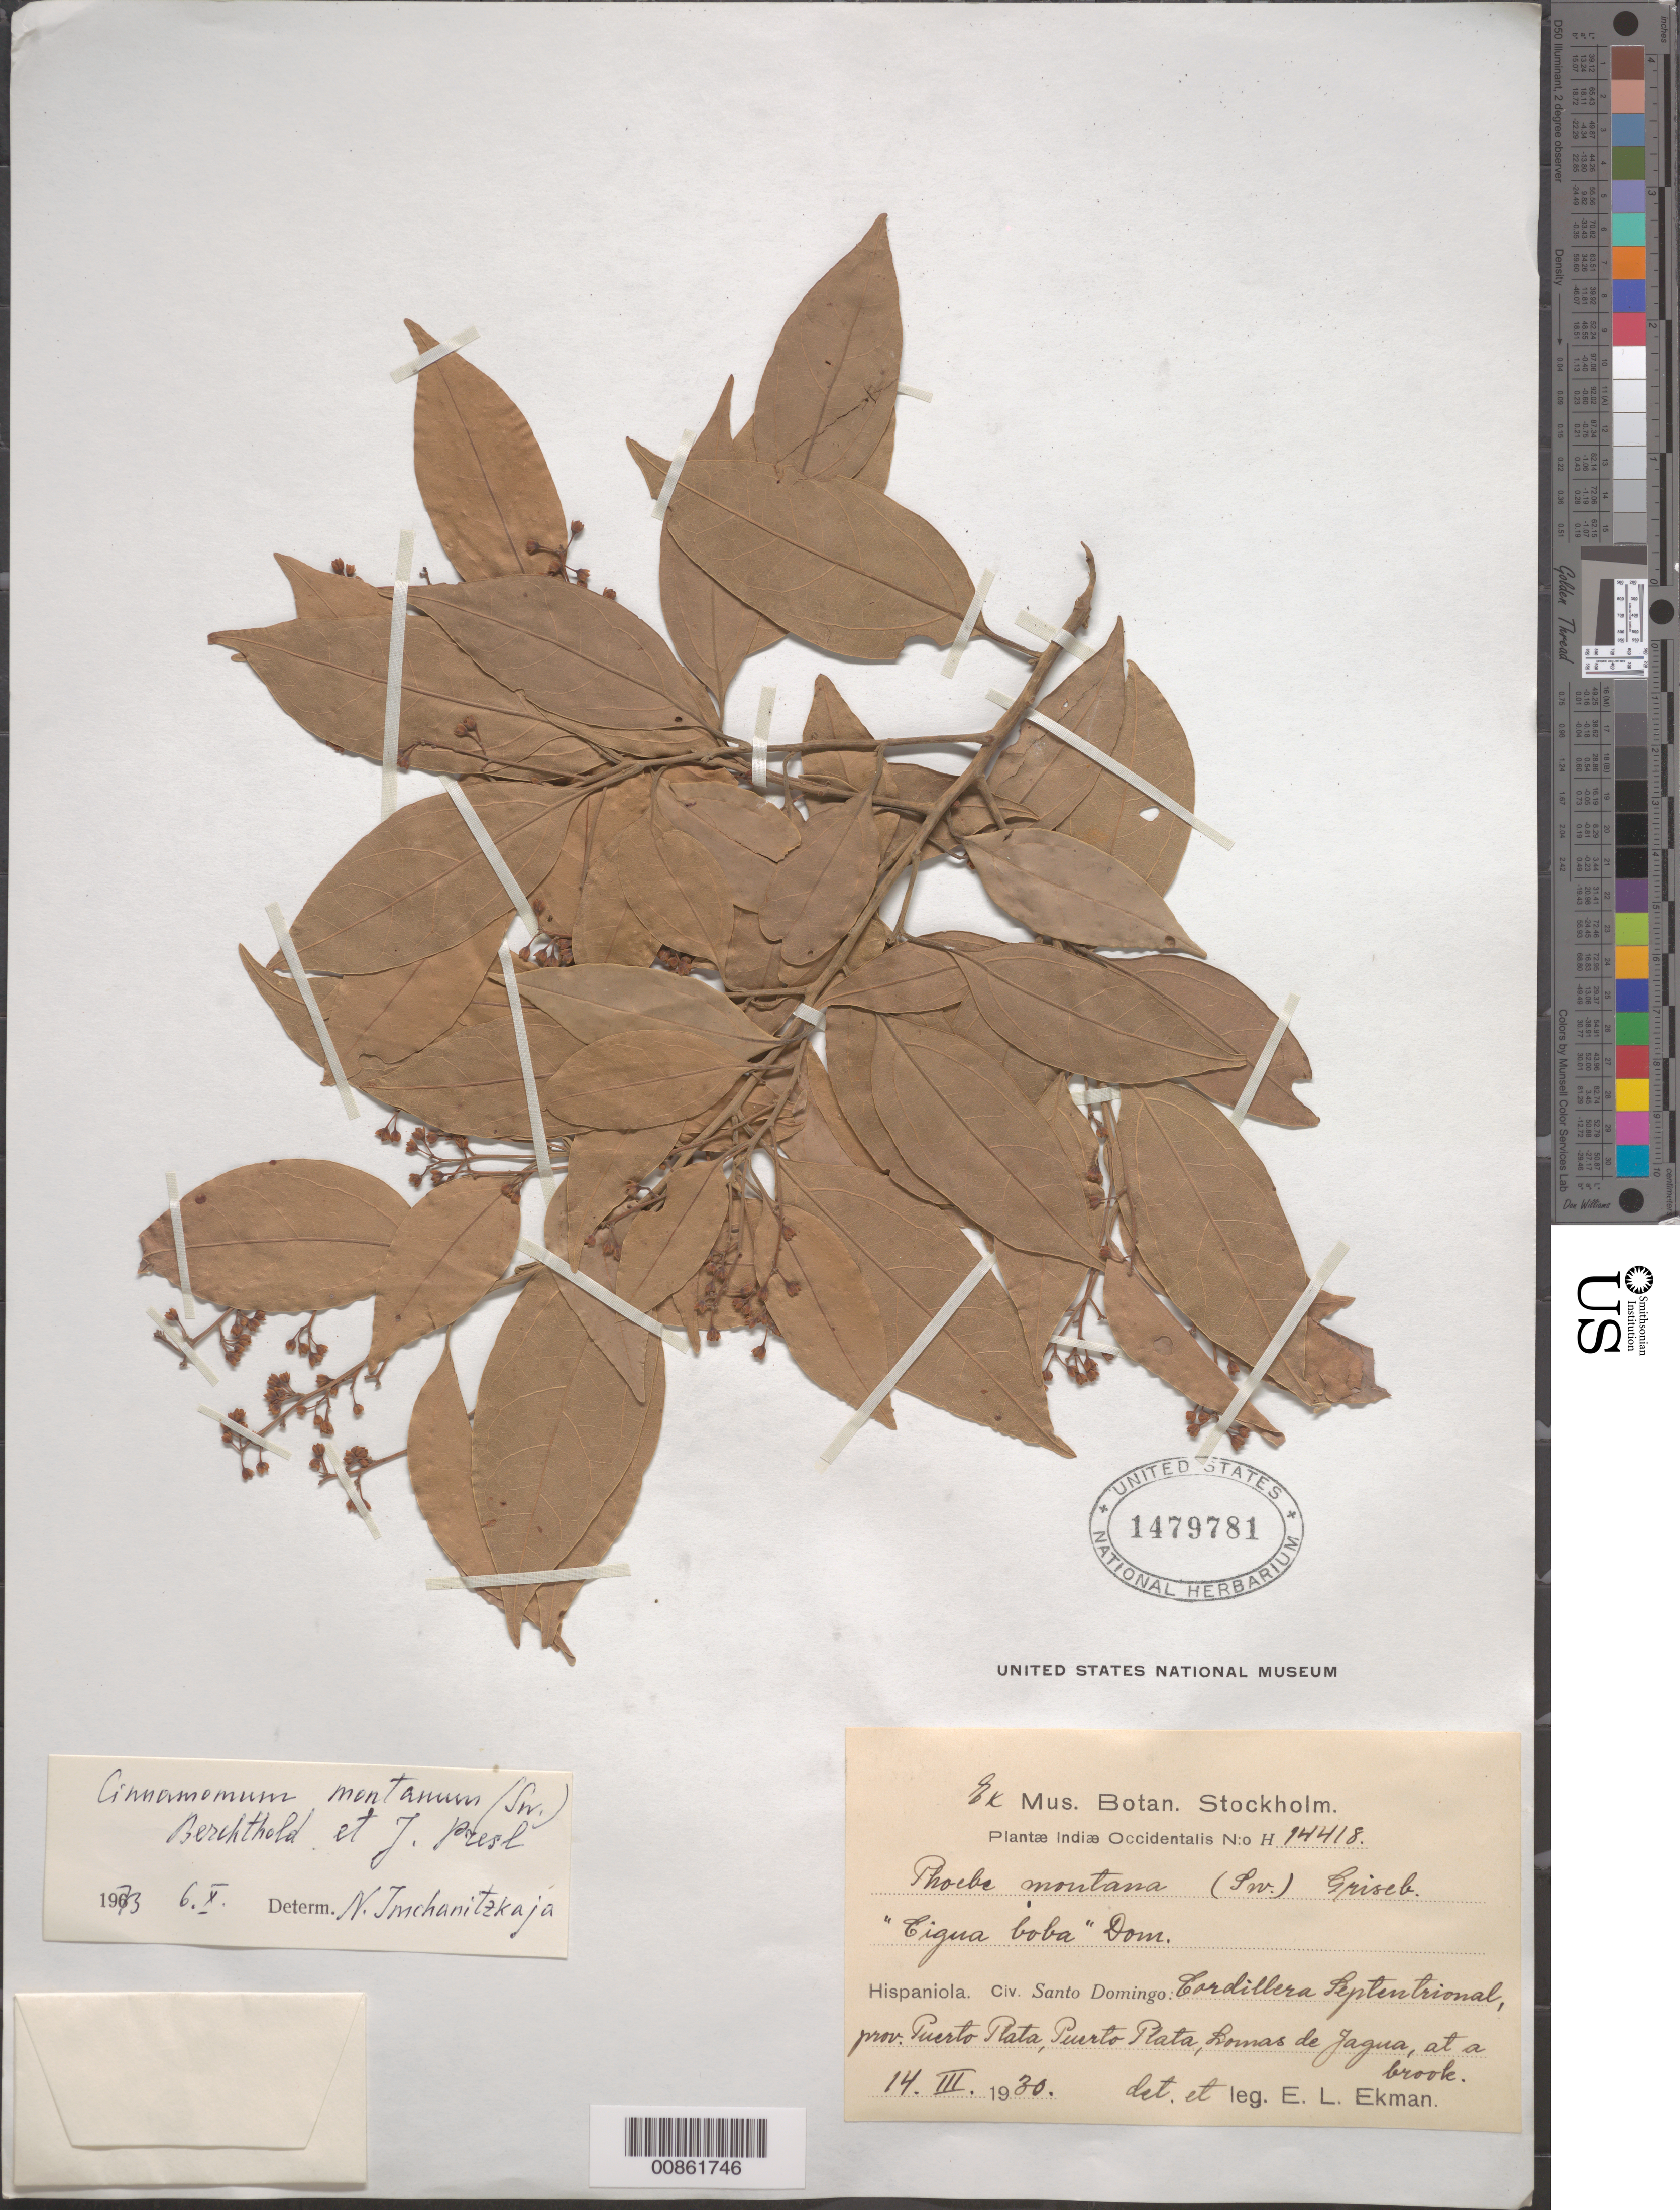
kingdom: Plantae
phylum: Tracheophyta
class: Magnoliopsida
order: Laurales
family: Lauraceae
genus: Cinnamomum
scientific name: Cinnamomum montanum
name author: (Sw.) J. Presl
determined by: Imchanitzkaja, N.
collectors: E. L. Ekman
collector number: H 14418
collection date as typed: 14 Mar 1930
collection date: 1930-03-14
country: Dominican Republic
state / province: Puerto Plata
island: Hispaniola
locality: Cordillera Septentrional, Puerto Plata, Lomas de Jagua.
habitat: At a brook.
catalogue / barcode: US 1479781